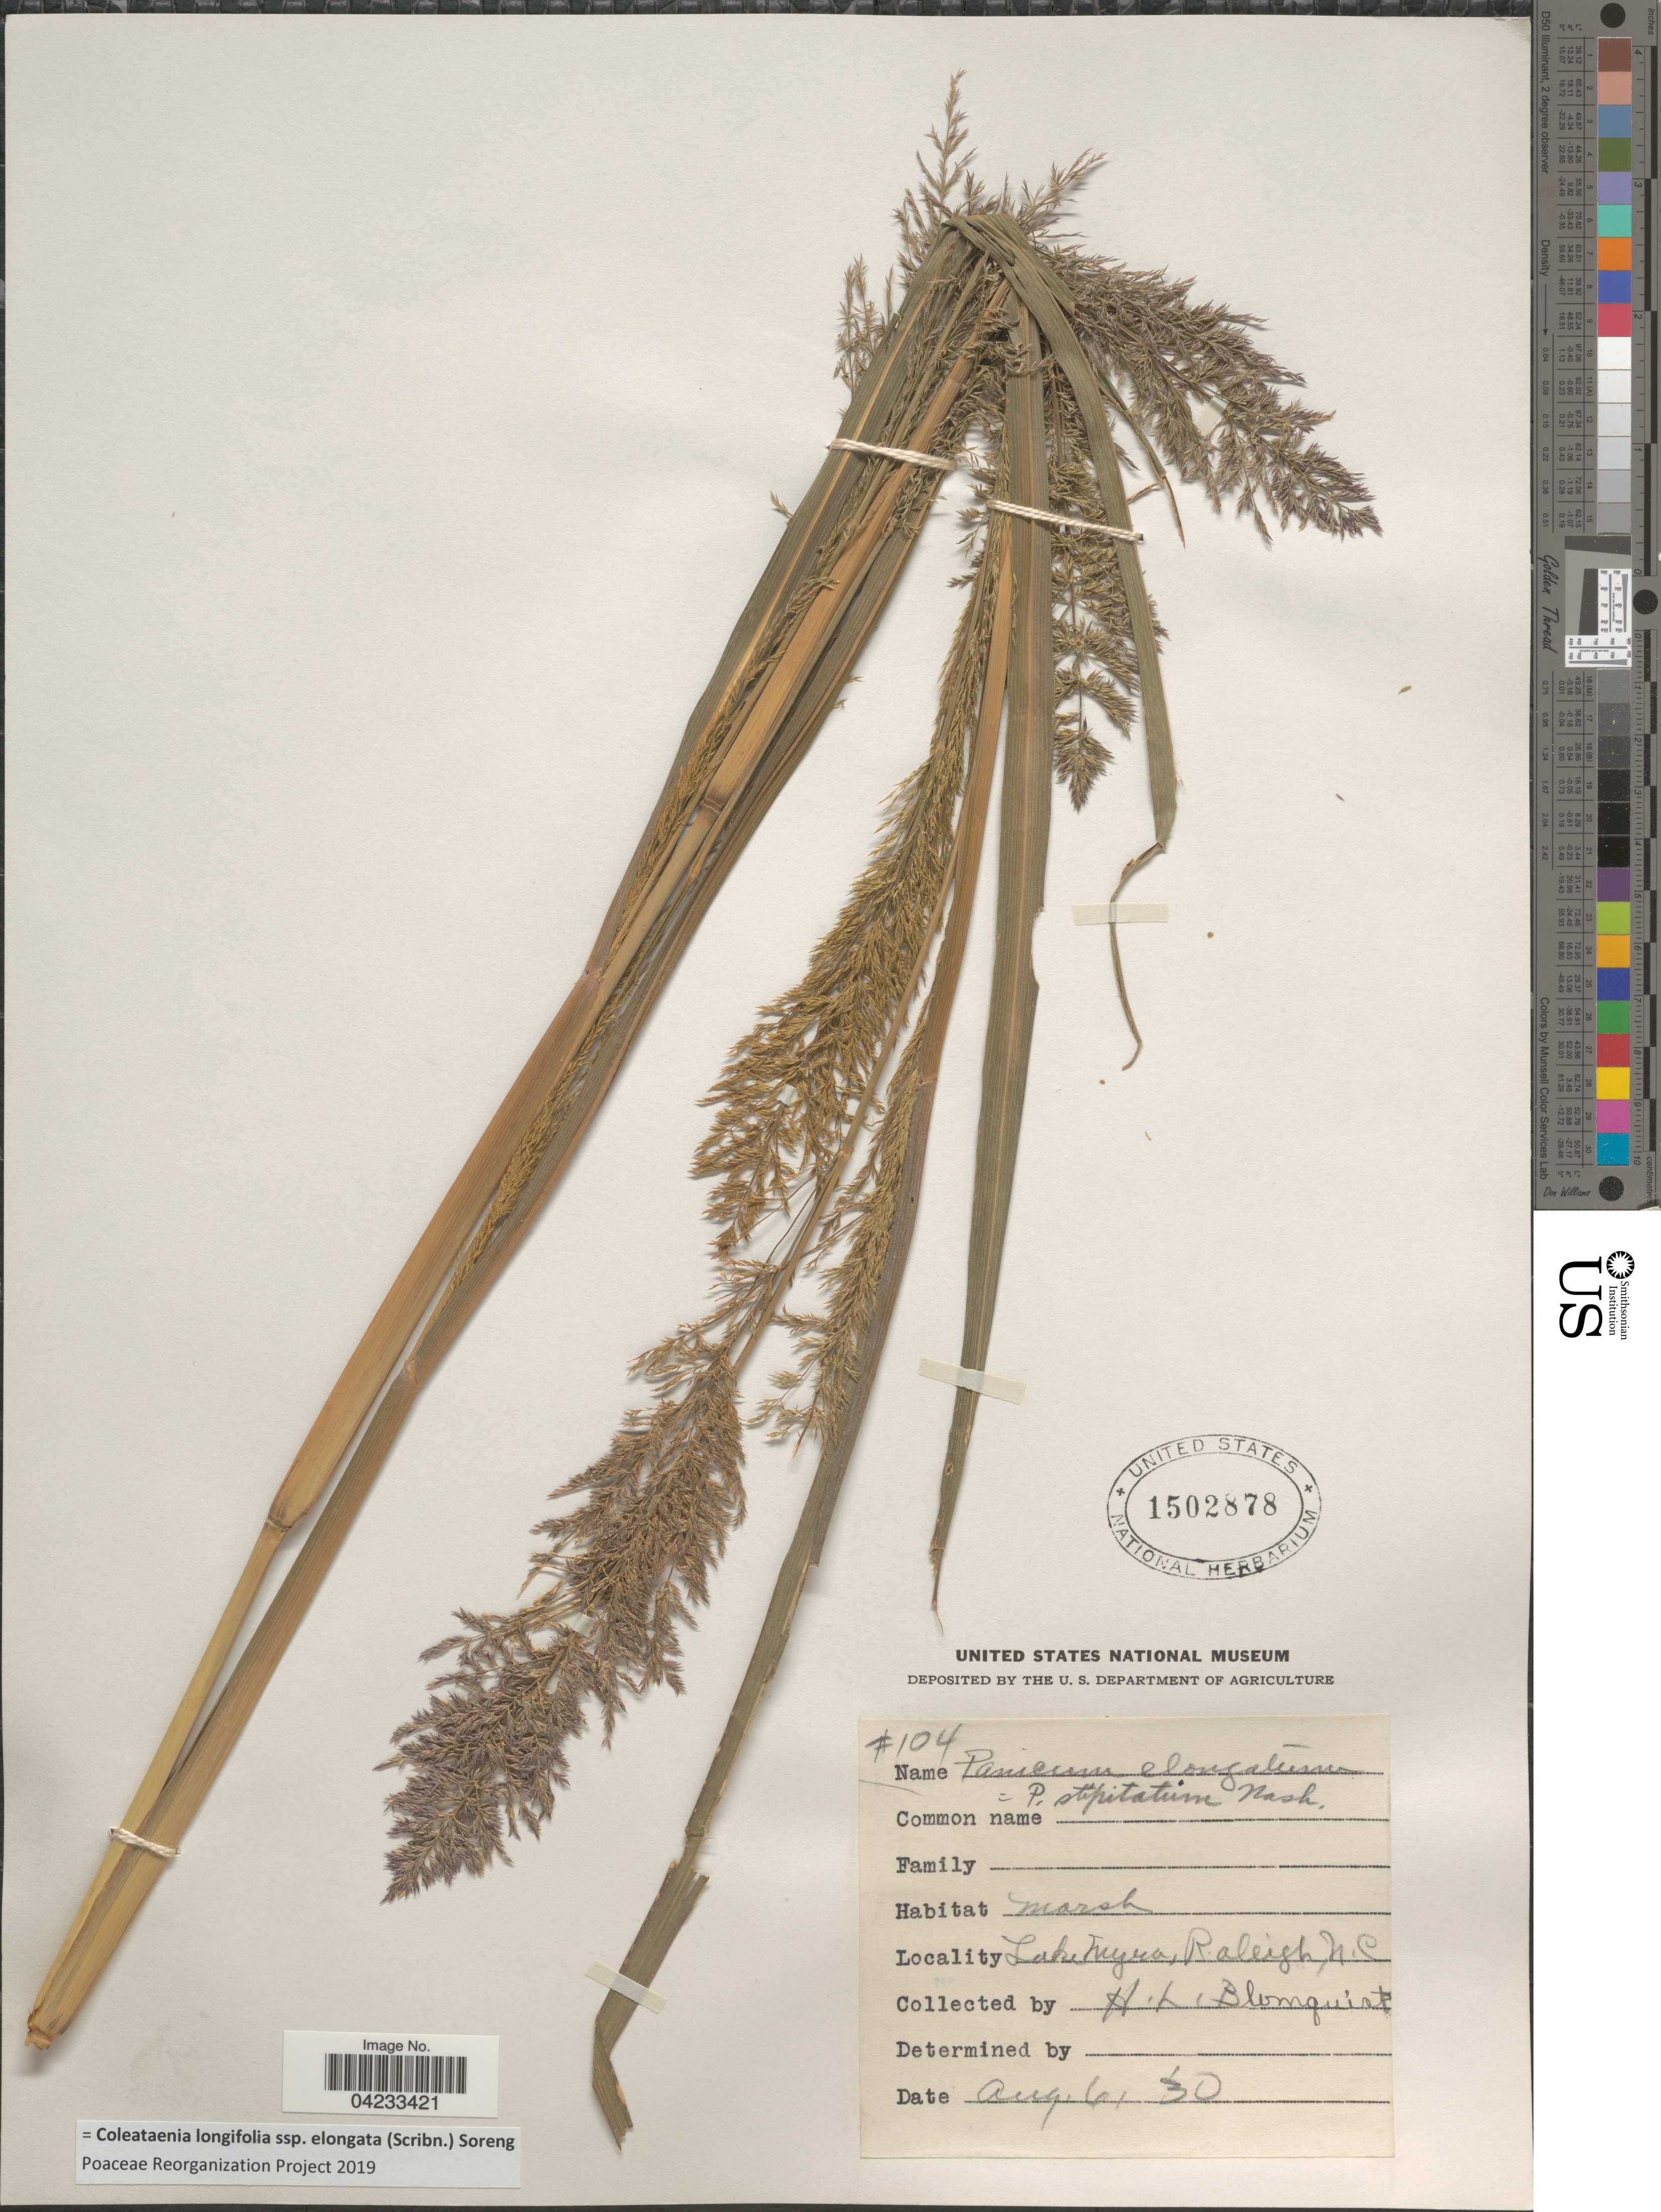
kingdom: Plantae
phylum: Tracheophyta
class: Liliopsida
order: Poales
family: Poaceae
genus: Coleataenia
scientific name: Coleataenia longifolia subsp. elongata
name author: (Scribn.) Soreng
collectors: H. Blomquist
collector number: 104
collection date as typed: Transcribed d/m/y: 6/8/30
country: United States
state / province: North Carolina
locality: Lake Myra, Raleigh.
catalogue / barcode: US 1502878